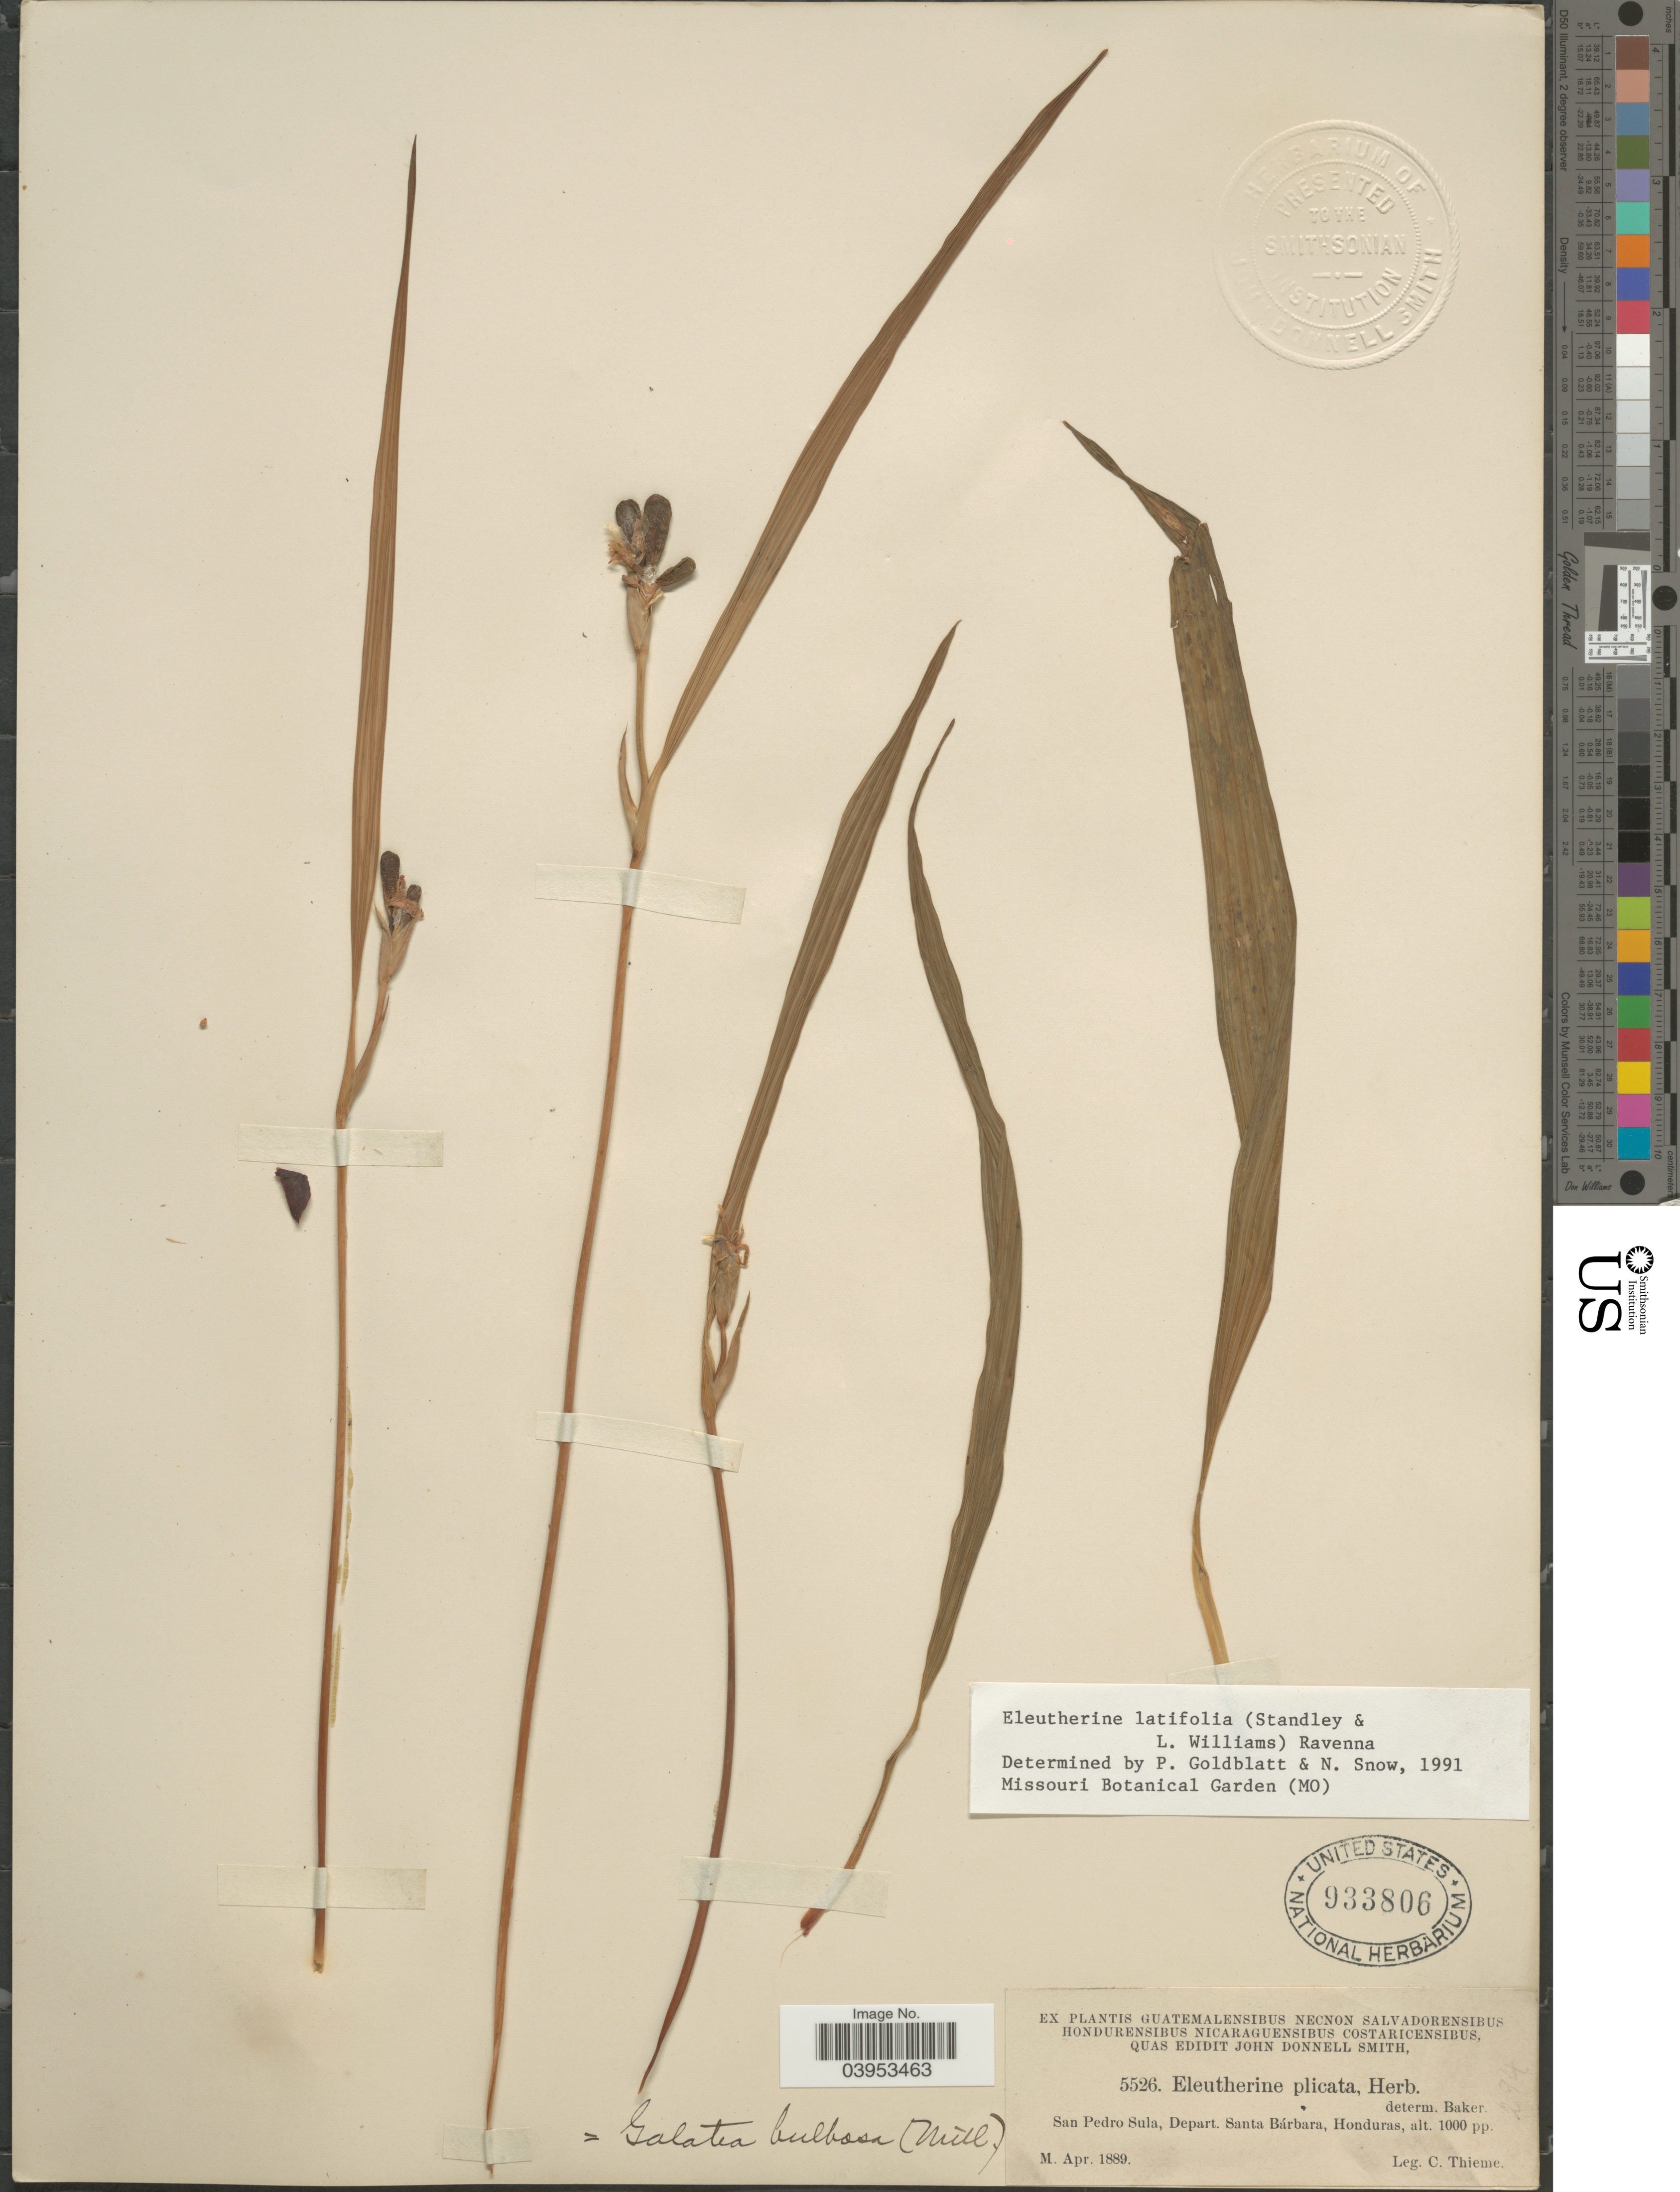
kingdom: Plantae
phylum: Tracheophyta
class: Liliopsida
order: Asparagales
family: Iridaceae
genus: Eleutherine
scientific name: Eleutherine latifolia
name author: (Standl. & L.O. Williams) Ravenna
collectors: C. Thieme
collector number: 5526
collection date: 1889-04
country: Honduras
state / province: Santa Barbara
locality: San Pedro Sula, Depart. Santa Bárbara.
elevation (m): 305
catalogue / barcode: US 933806